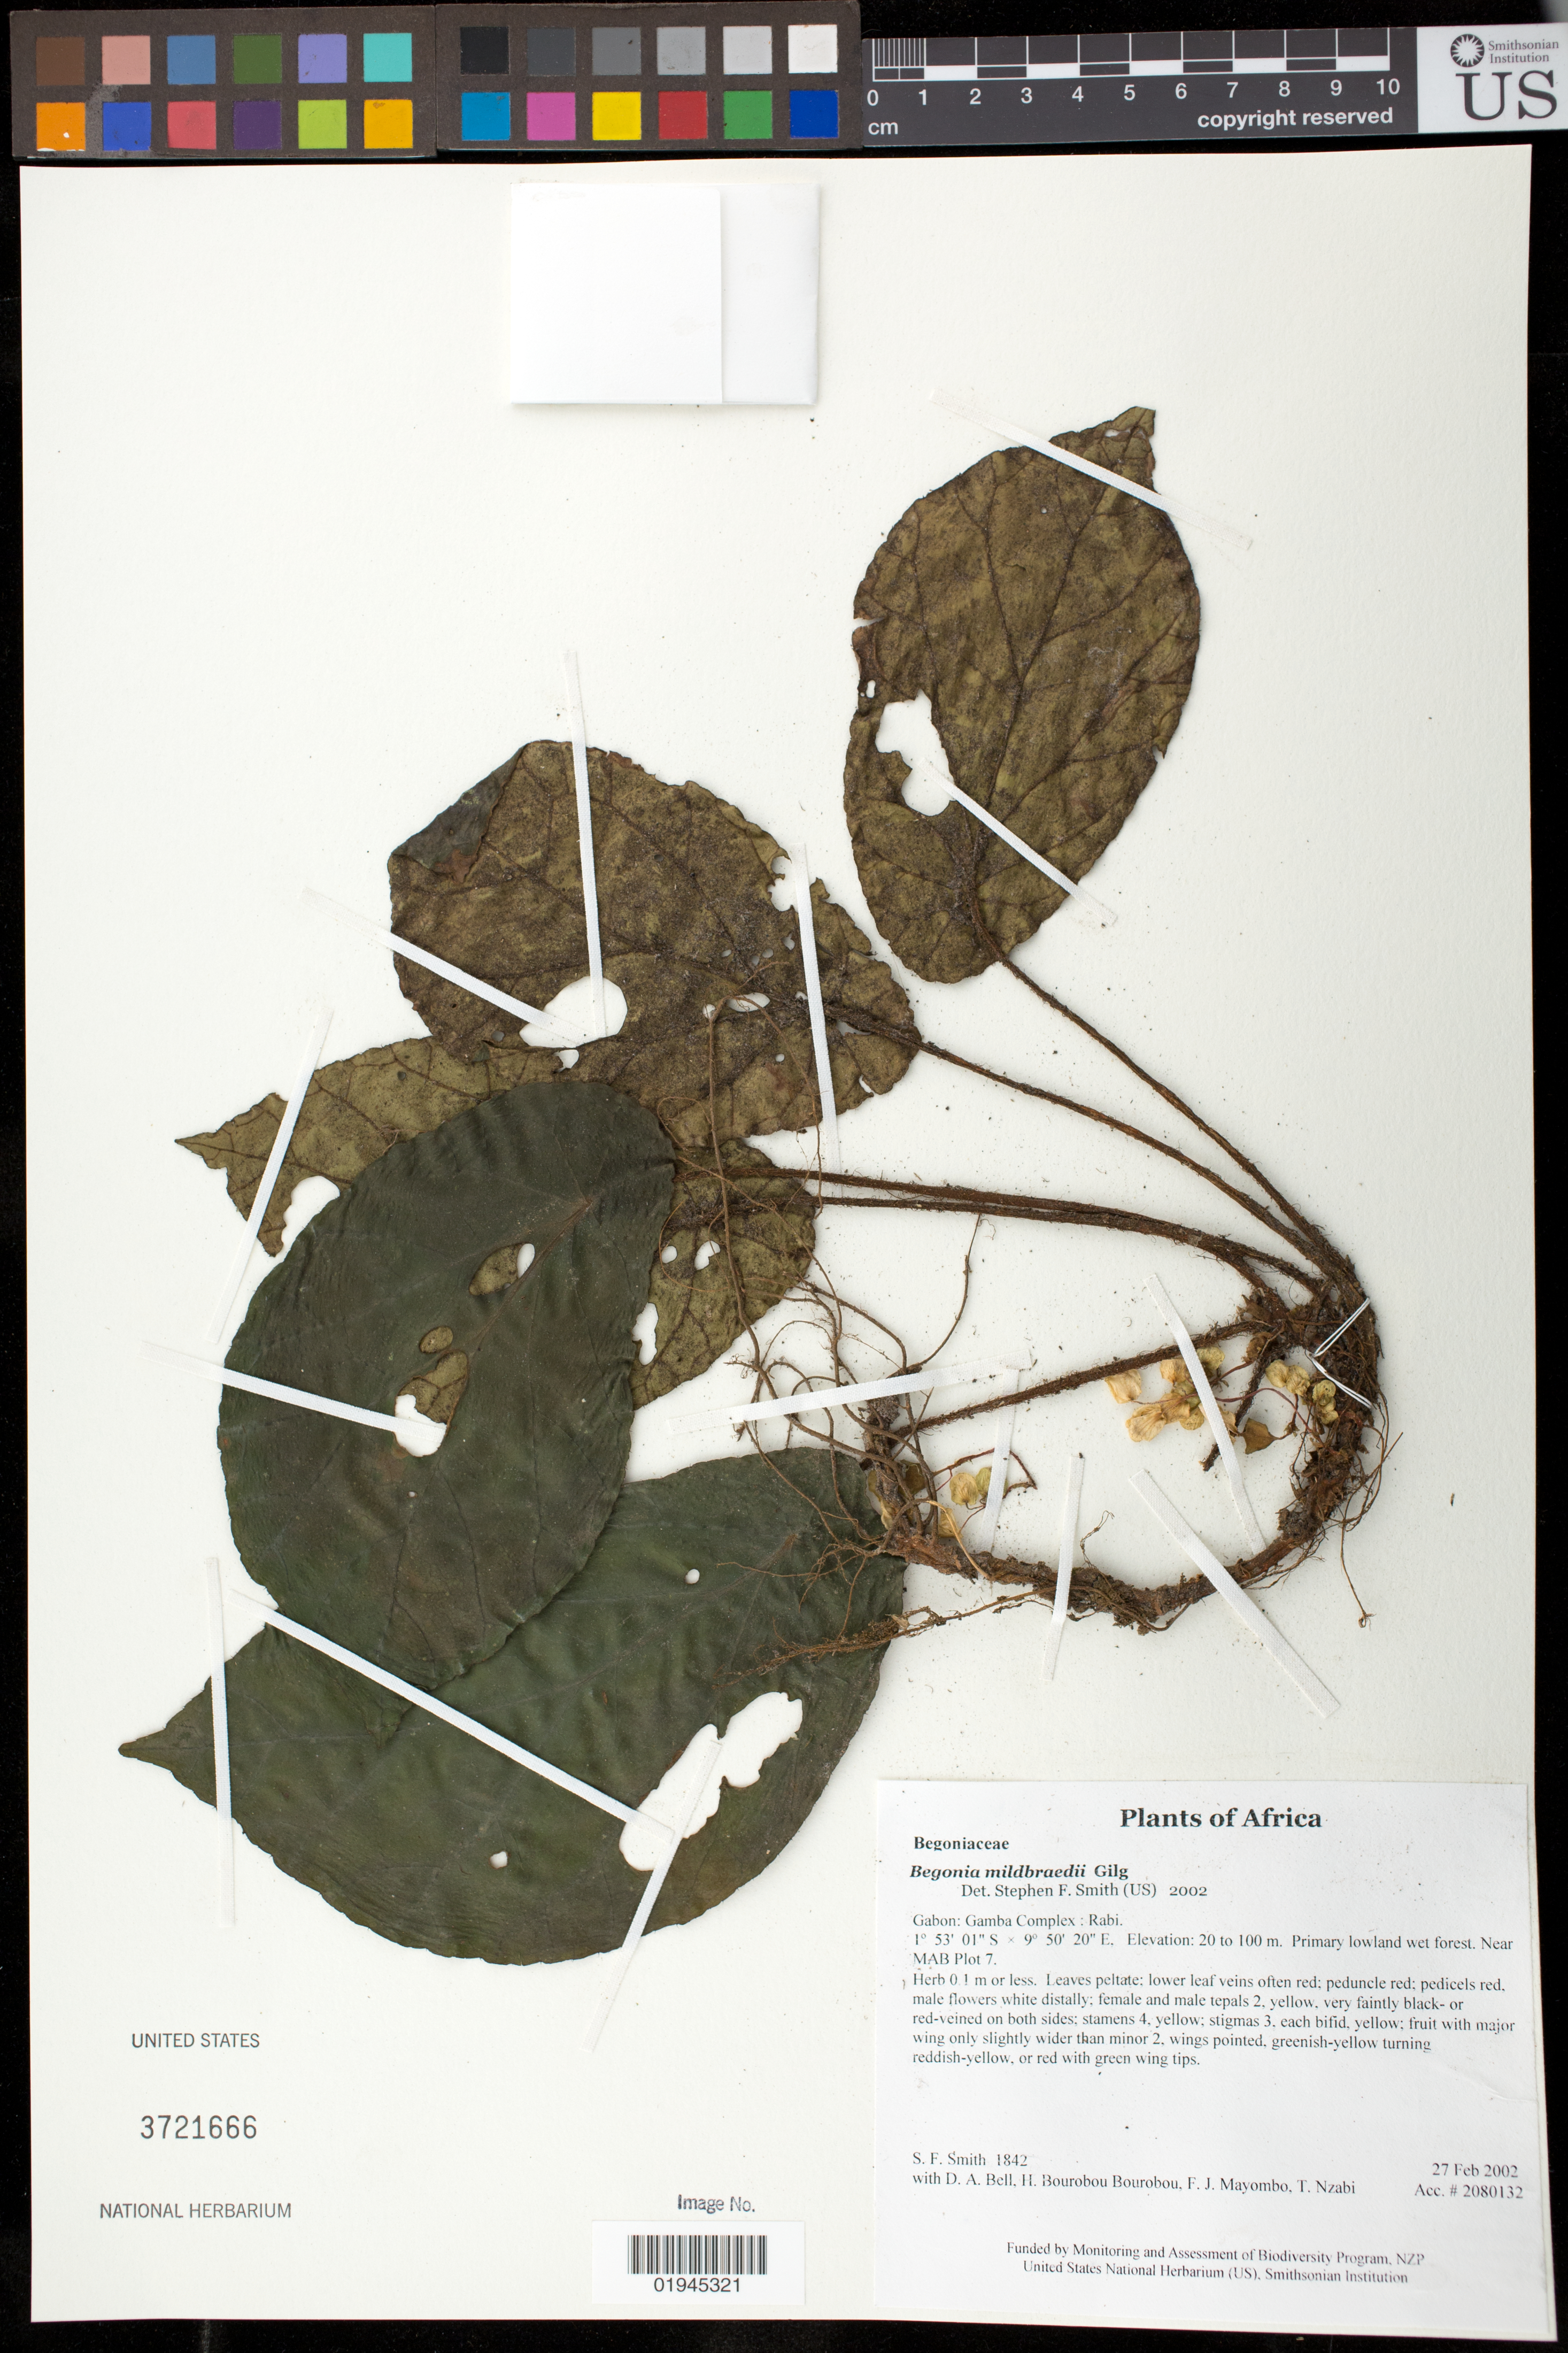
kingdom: Plantae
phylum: Tracheophyta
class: Magnoliopsida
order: Cucurbitales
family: Begoniaceae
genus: Begonia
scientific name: Begonia mildbraedii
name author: Gilg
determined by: Smith, Stephen F., (US), NMNH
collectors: S.F. Smith, D. A. Bell, H. Bourobou Bourobou & F. J. Mayombo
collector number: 1842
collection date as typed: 27 Feb 2002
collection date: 2002-02-27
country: Gabon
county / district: Gamba Complex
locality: Rabi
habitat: Primary lowland wet forest. Near MAB Plot 7.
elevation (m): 20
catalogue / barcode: US 3721666